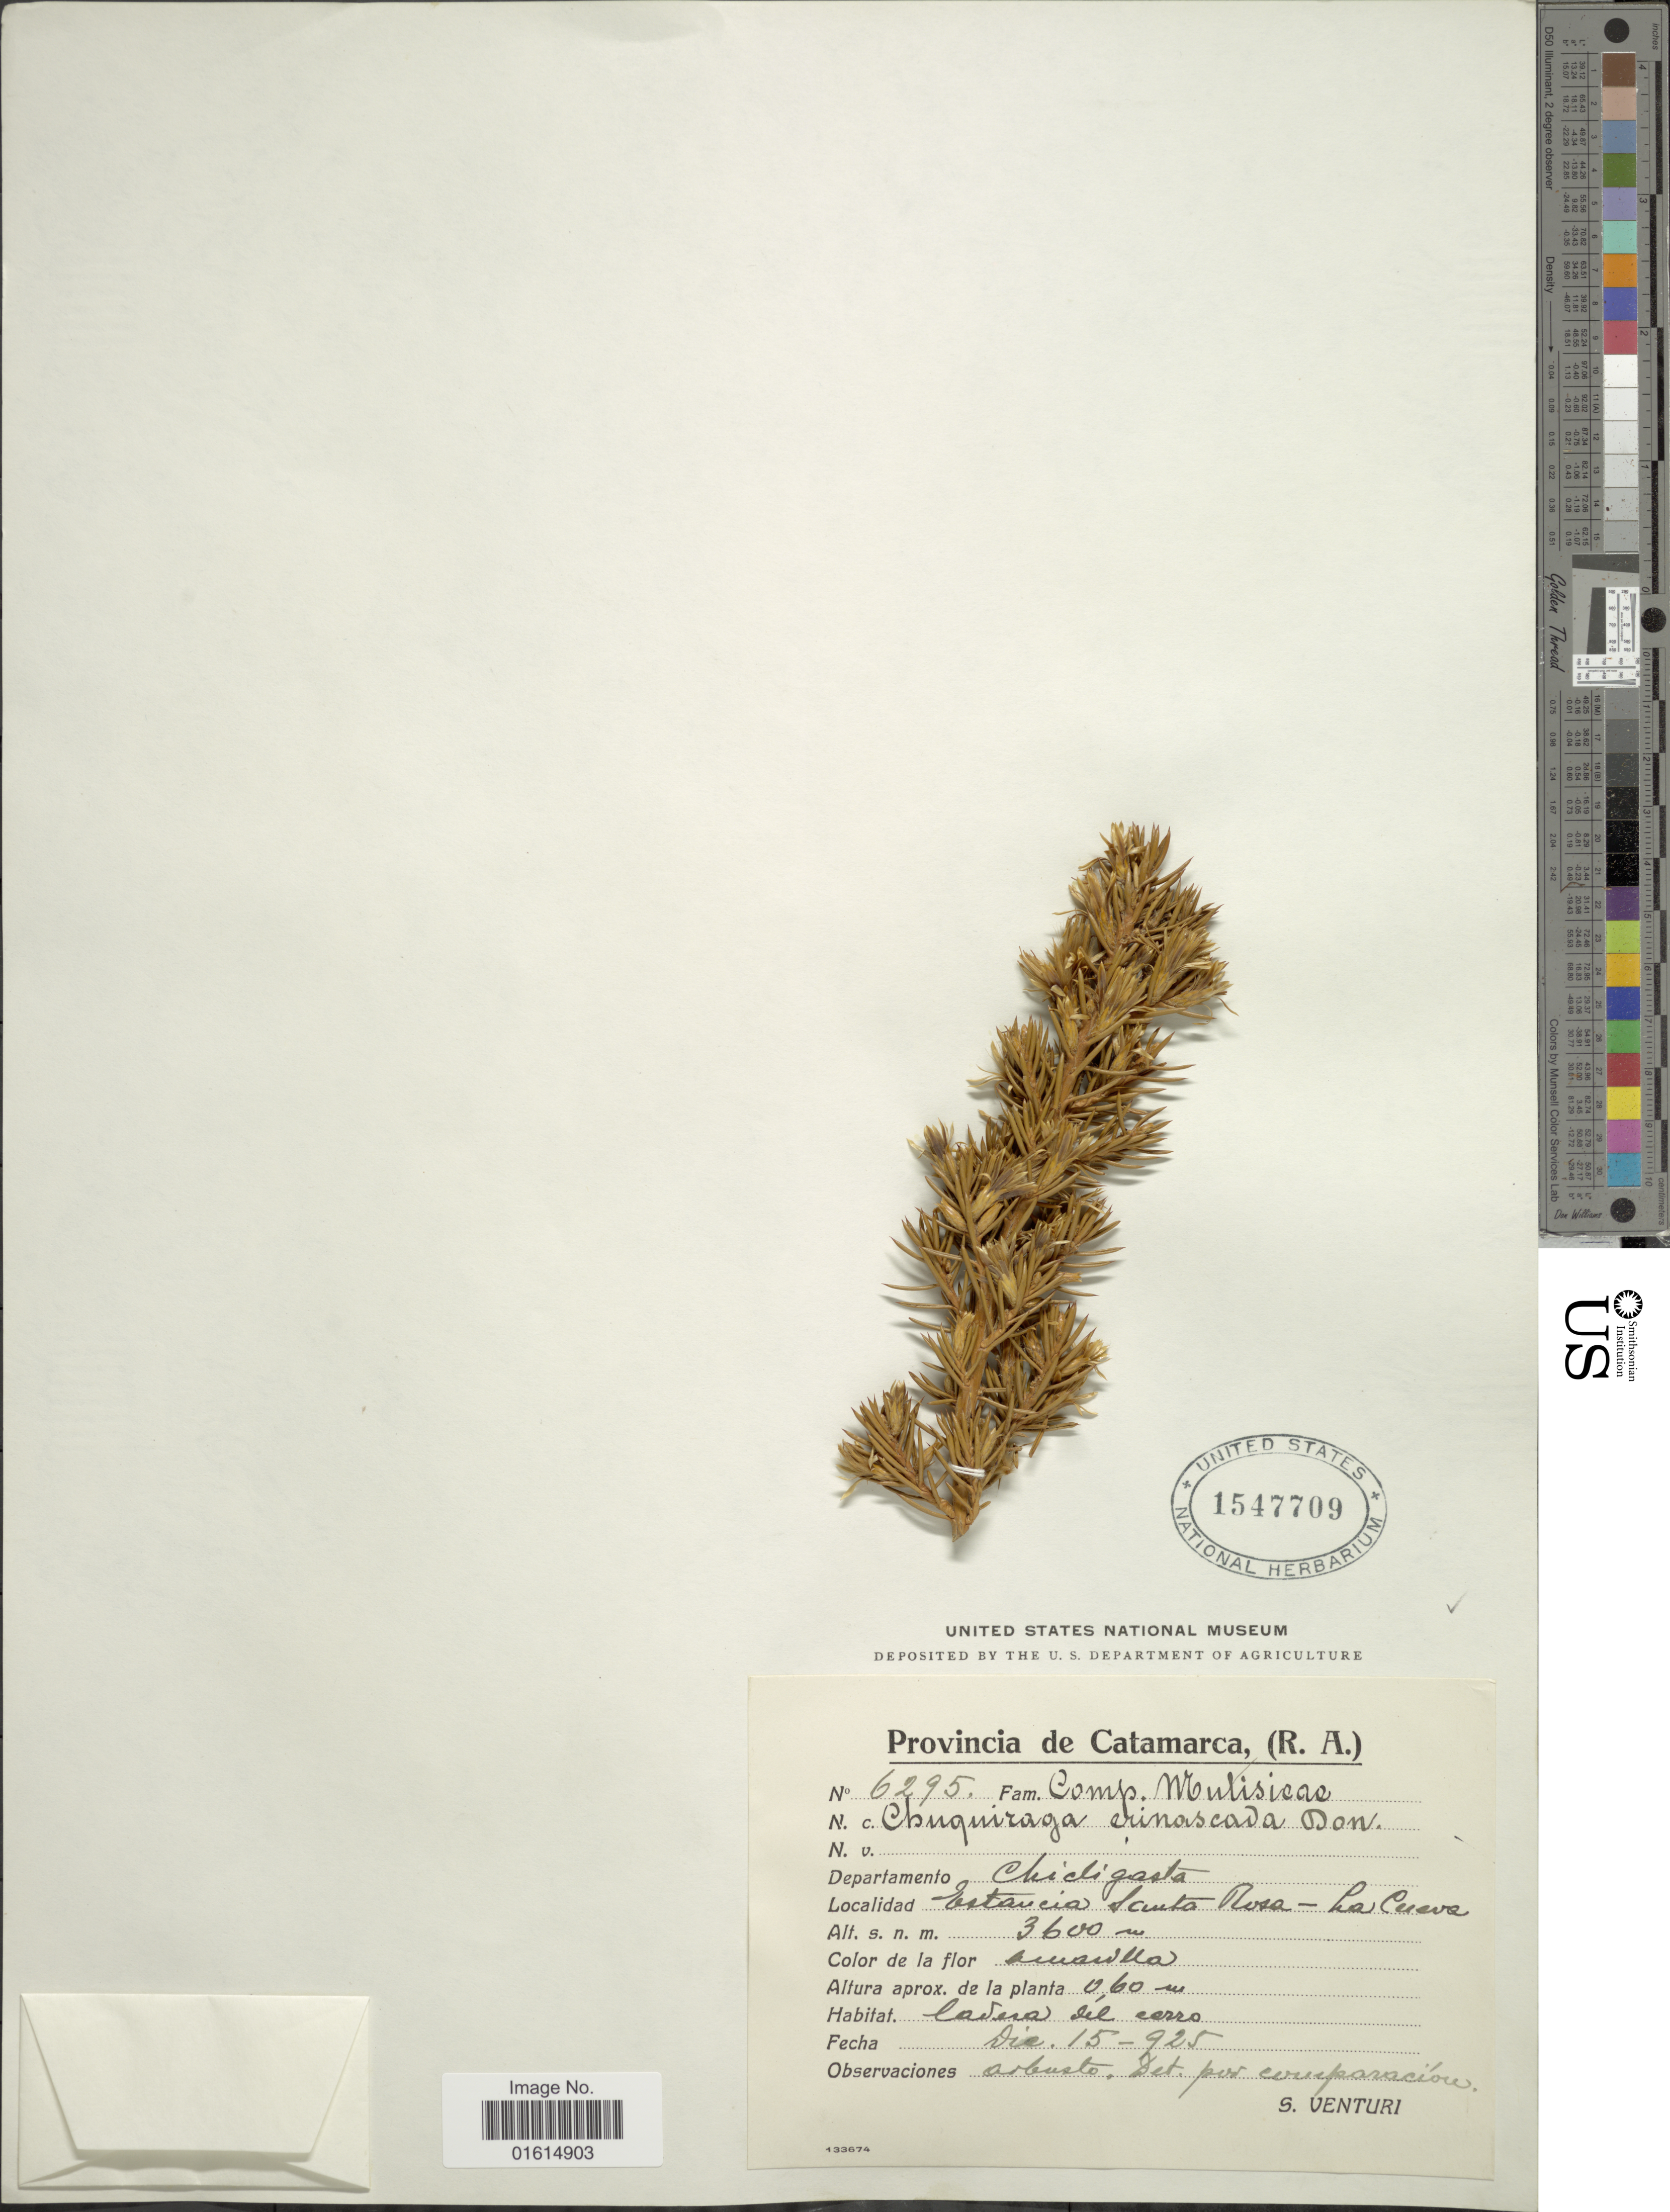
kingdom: Plantae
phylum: Tracheophyta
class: Magnoliopsida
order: Asterales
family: Asteraceae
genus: Chuquiraga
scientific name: Chuquiraga erinacea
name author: D. Don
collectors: S. Venturi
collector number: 6295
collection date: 1925-12-15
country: Argentina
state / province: Catamarca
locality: Provincia de Catamarca (R. A.), Departamento Chicligasta, Estancia Santa Rosa-La Cueva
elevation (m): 3600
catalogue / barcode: US 1547709